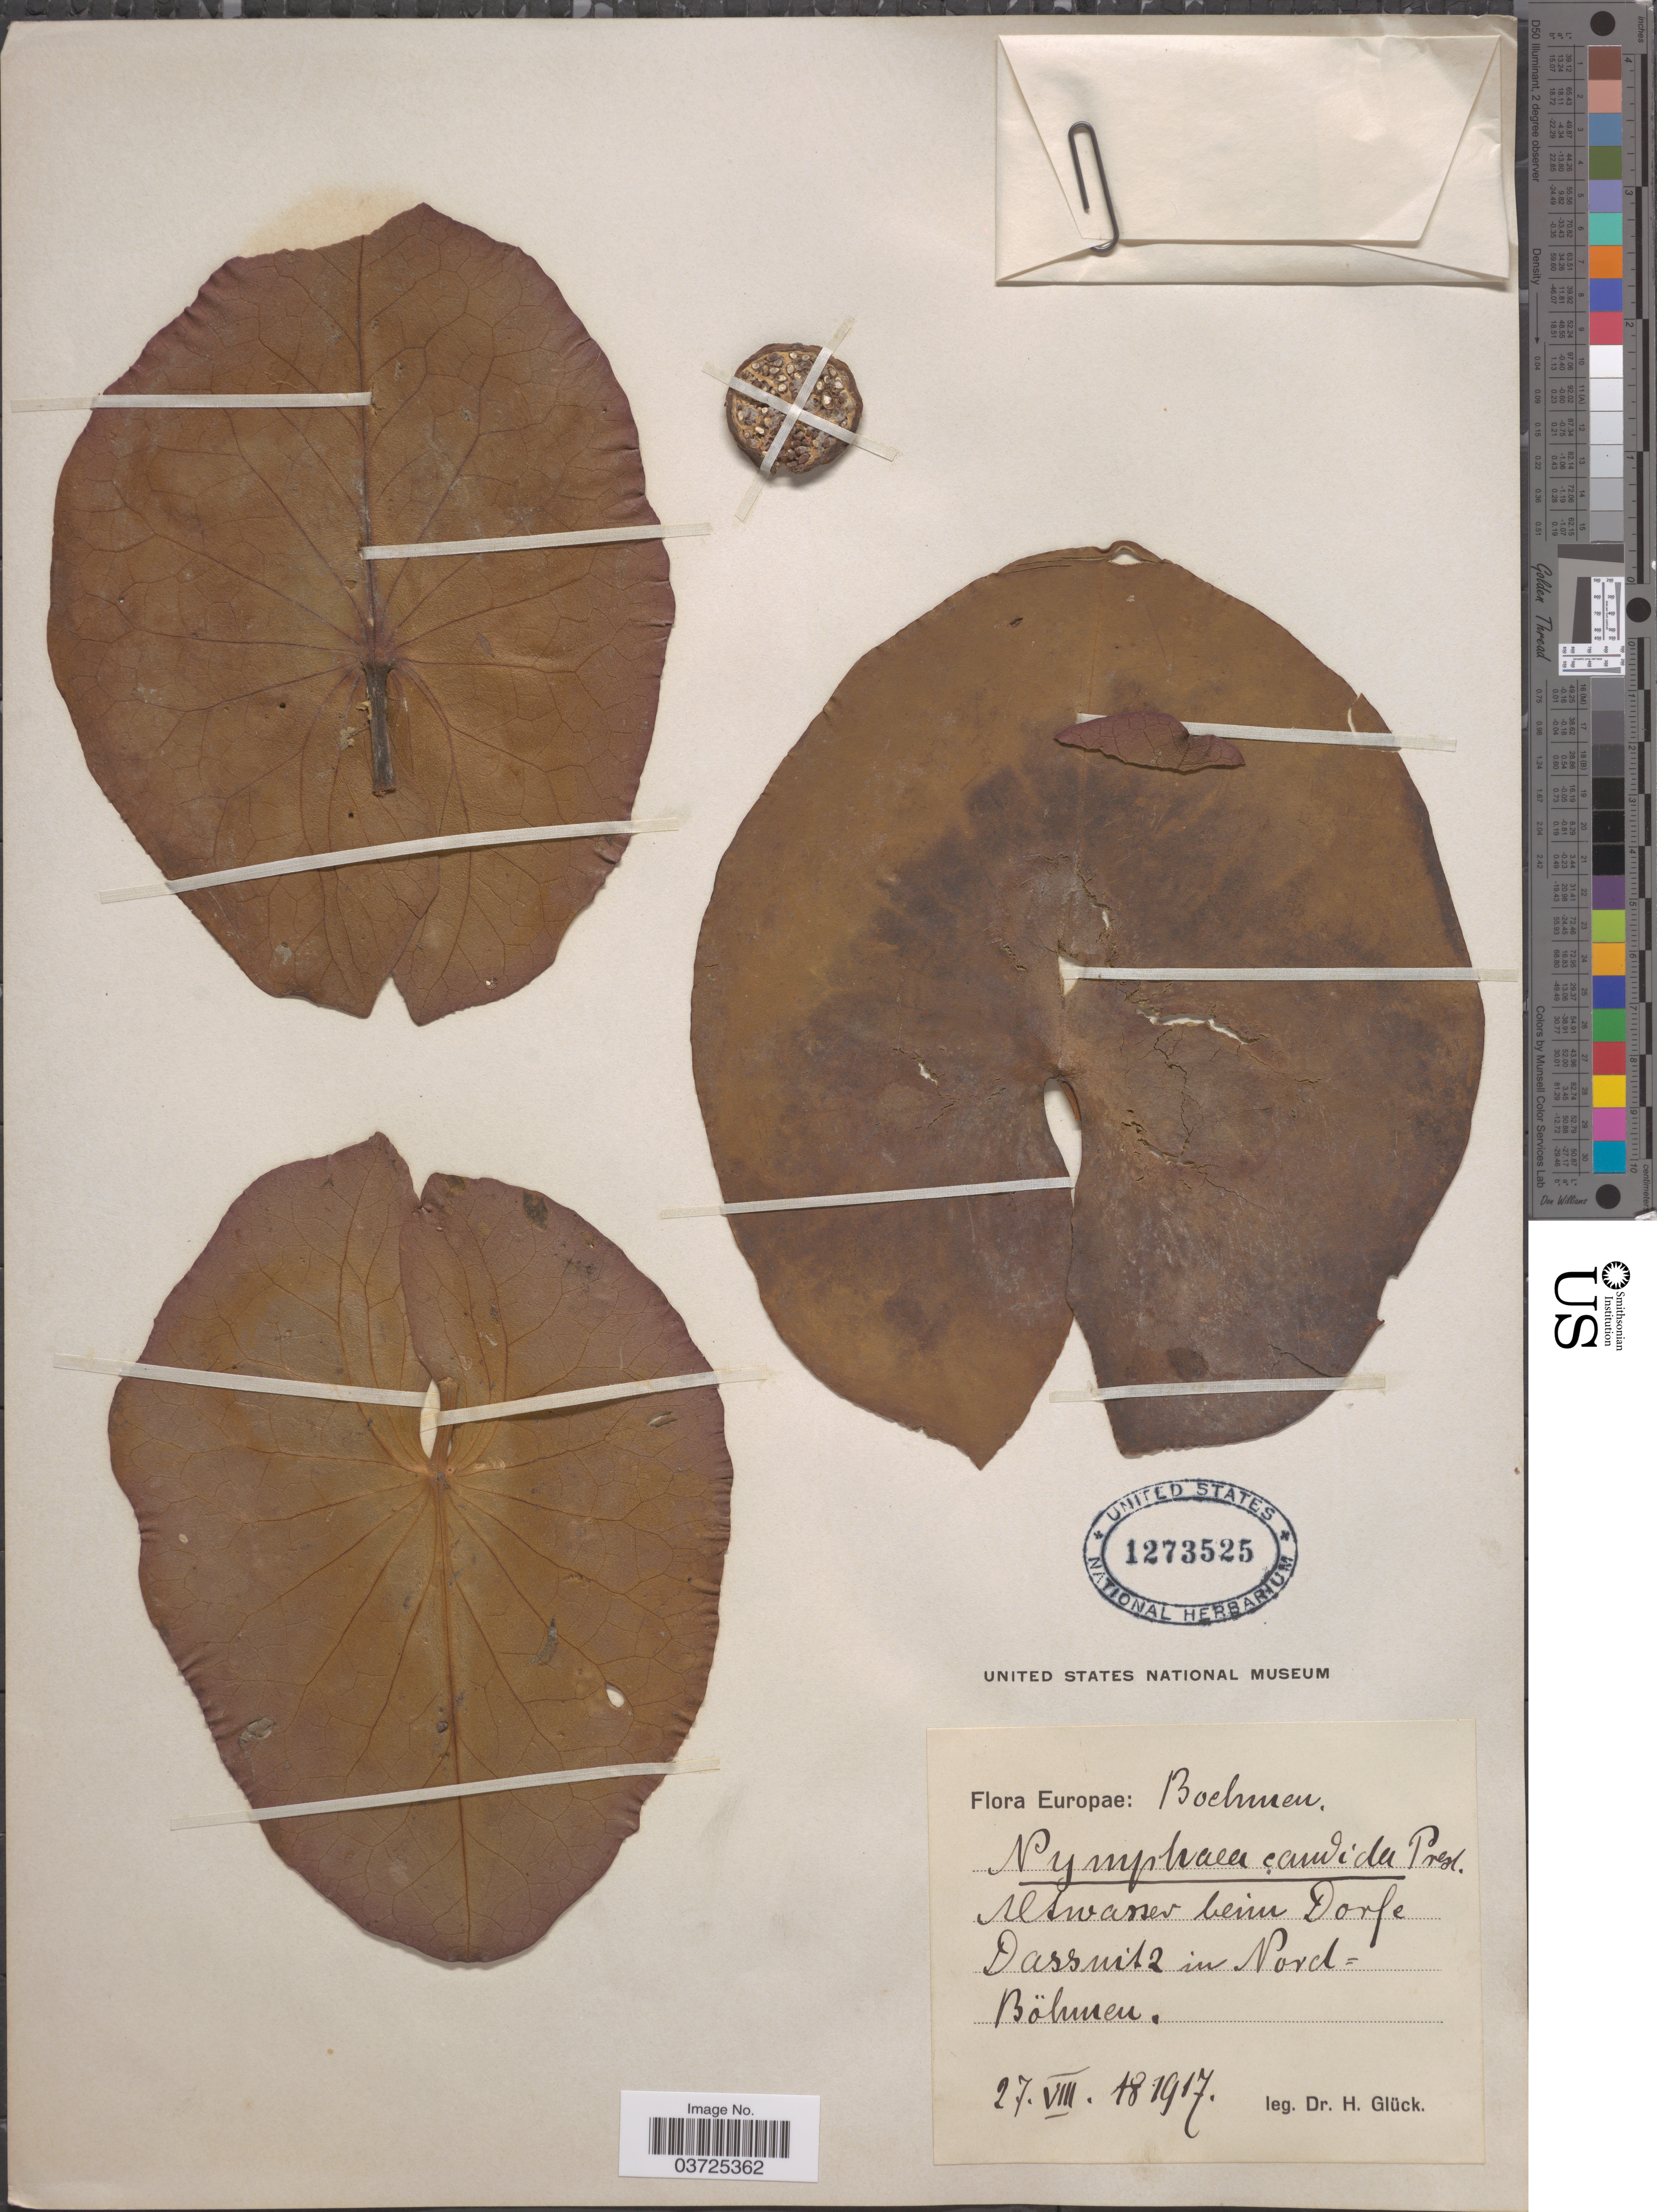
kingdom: Plantae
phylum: Tracheophyta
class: Magnoliopsida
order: Nymphaeales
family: Nymphaeaceae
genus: Nymphaea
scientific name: Nymphaea candida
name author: J. Presl & C. Presl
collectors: H. Glück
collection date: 1917-08-27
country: Czechia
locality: Europae: Boehmen. Altwasser beim Dorfe Dassuitz in Nord- Böhmen.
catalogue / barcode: US 1273525